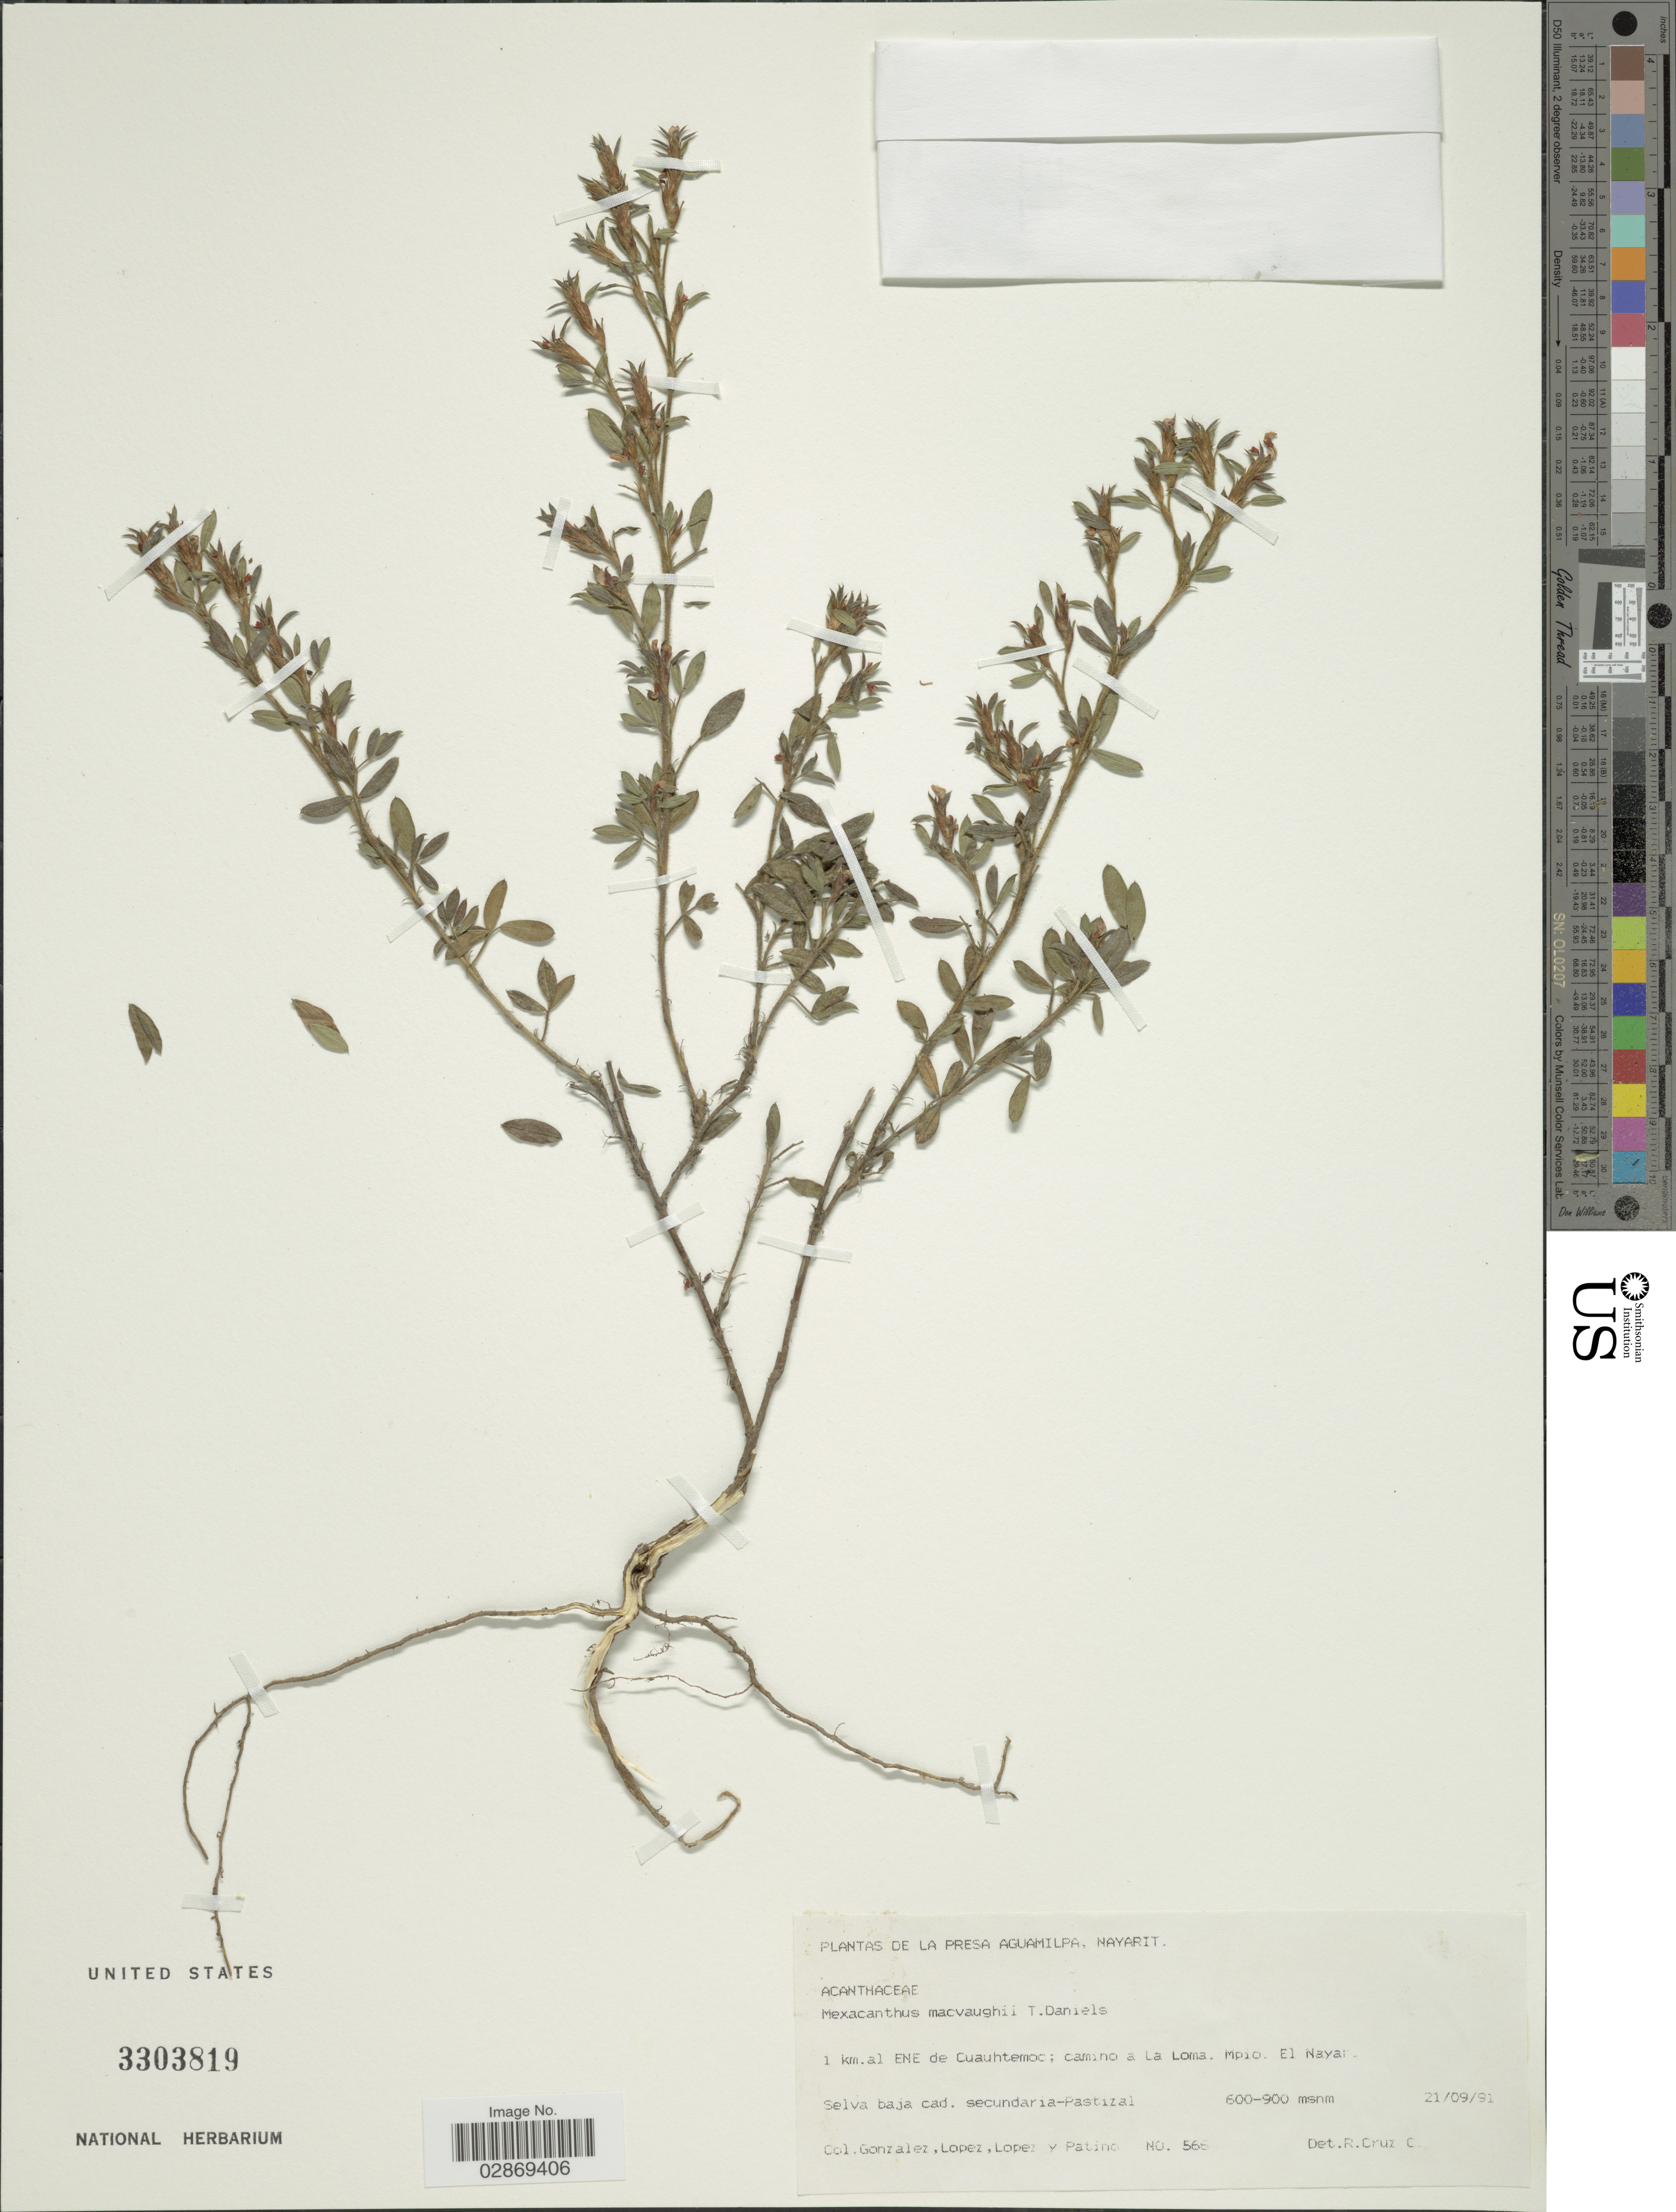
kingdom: Plantae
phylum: Tracheophyta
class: Magnoliopsida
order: Lamiales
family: Acanthaceae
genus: Mexacanthus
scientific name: Mexacanthus mcvaughii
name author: T.F. Daniel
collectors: Gonzalez, Lopez, Lopez & -. Patino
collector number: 566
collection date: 1991-09-21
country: Mexico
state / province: Nayarit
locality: De La Presa Aguamilpa, Nayarit, 1 km. al ENE de Cuauhtemoc: camino a La Loma, Mpio. El Nayar.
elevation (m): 600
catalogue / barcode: US 3303819